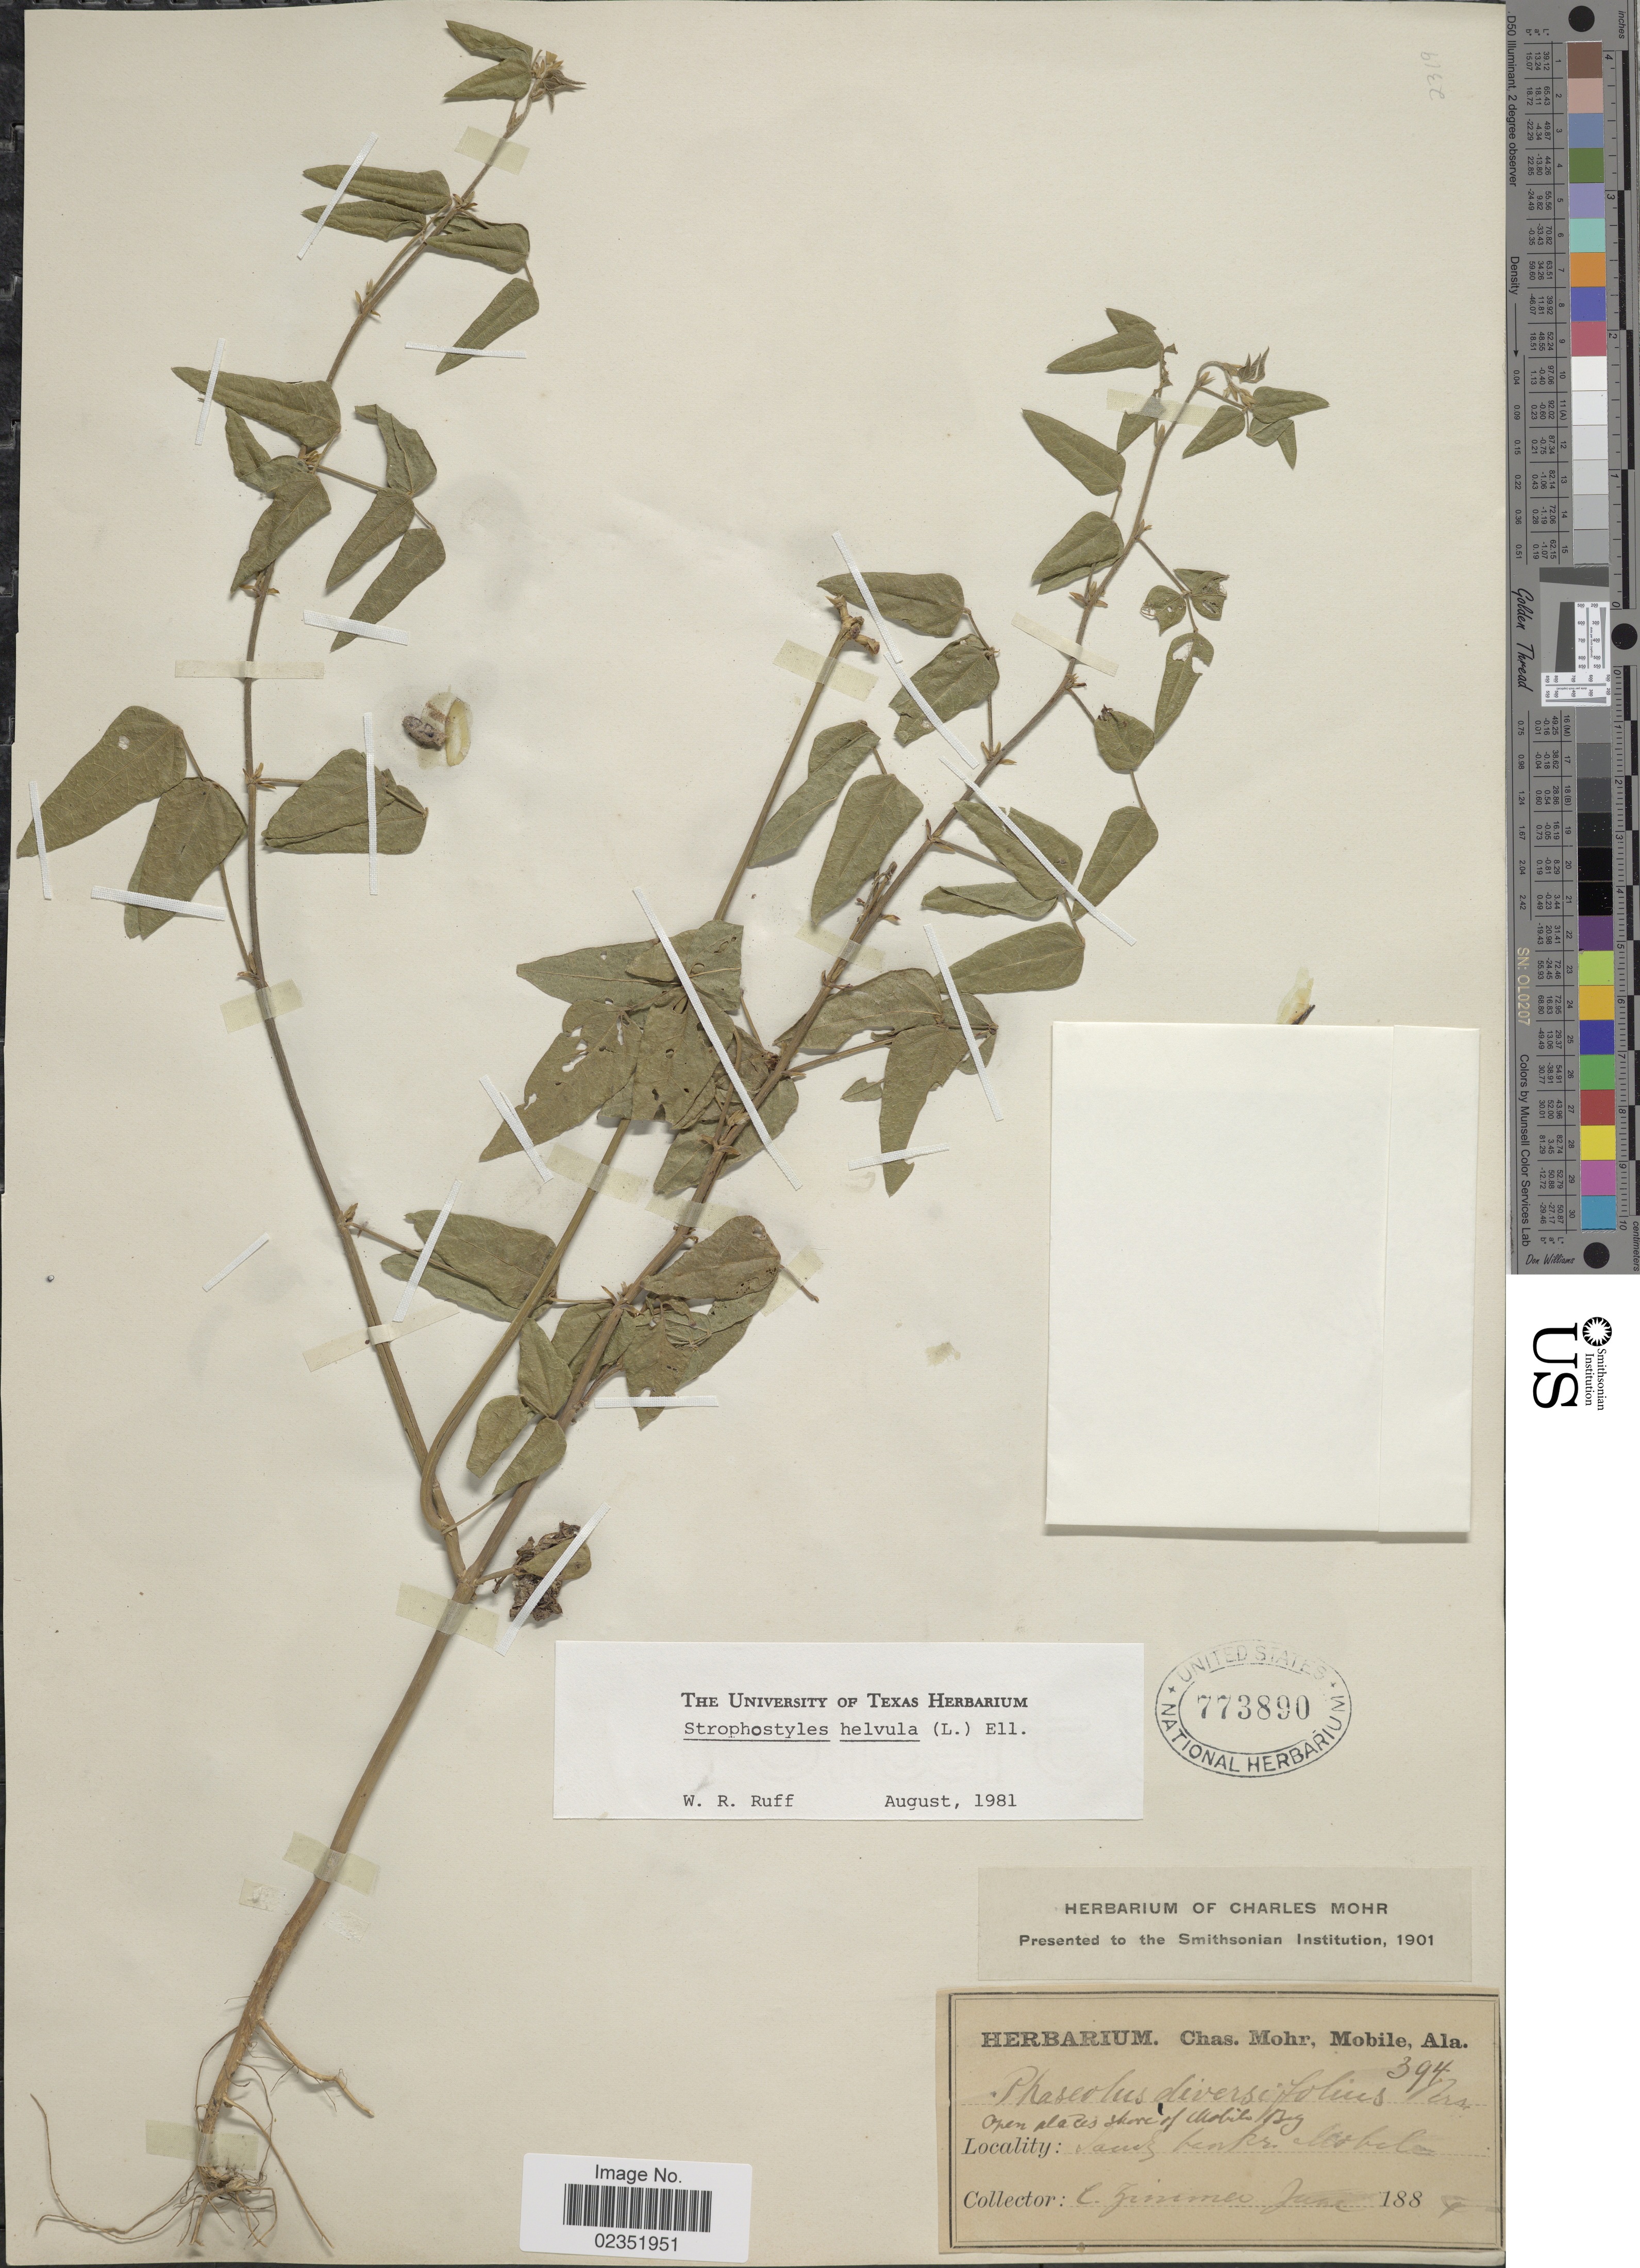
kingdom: Plantae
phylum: Tracheophyta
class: Magnoliopsida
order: Fabales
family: Fabaceae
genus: Strophostyles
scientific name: Strophostyles helvola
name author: (L.) Elliott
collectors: C. Zimmer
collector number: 394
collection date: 1884-06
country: United States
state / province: Alabama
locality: Open places shore of Mobile Bay, sand banks, Mobile.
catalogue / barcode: US 773890